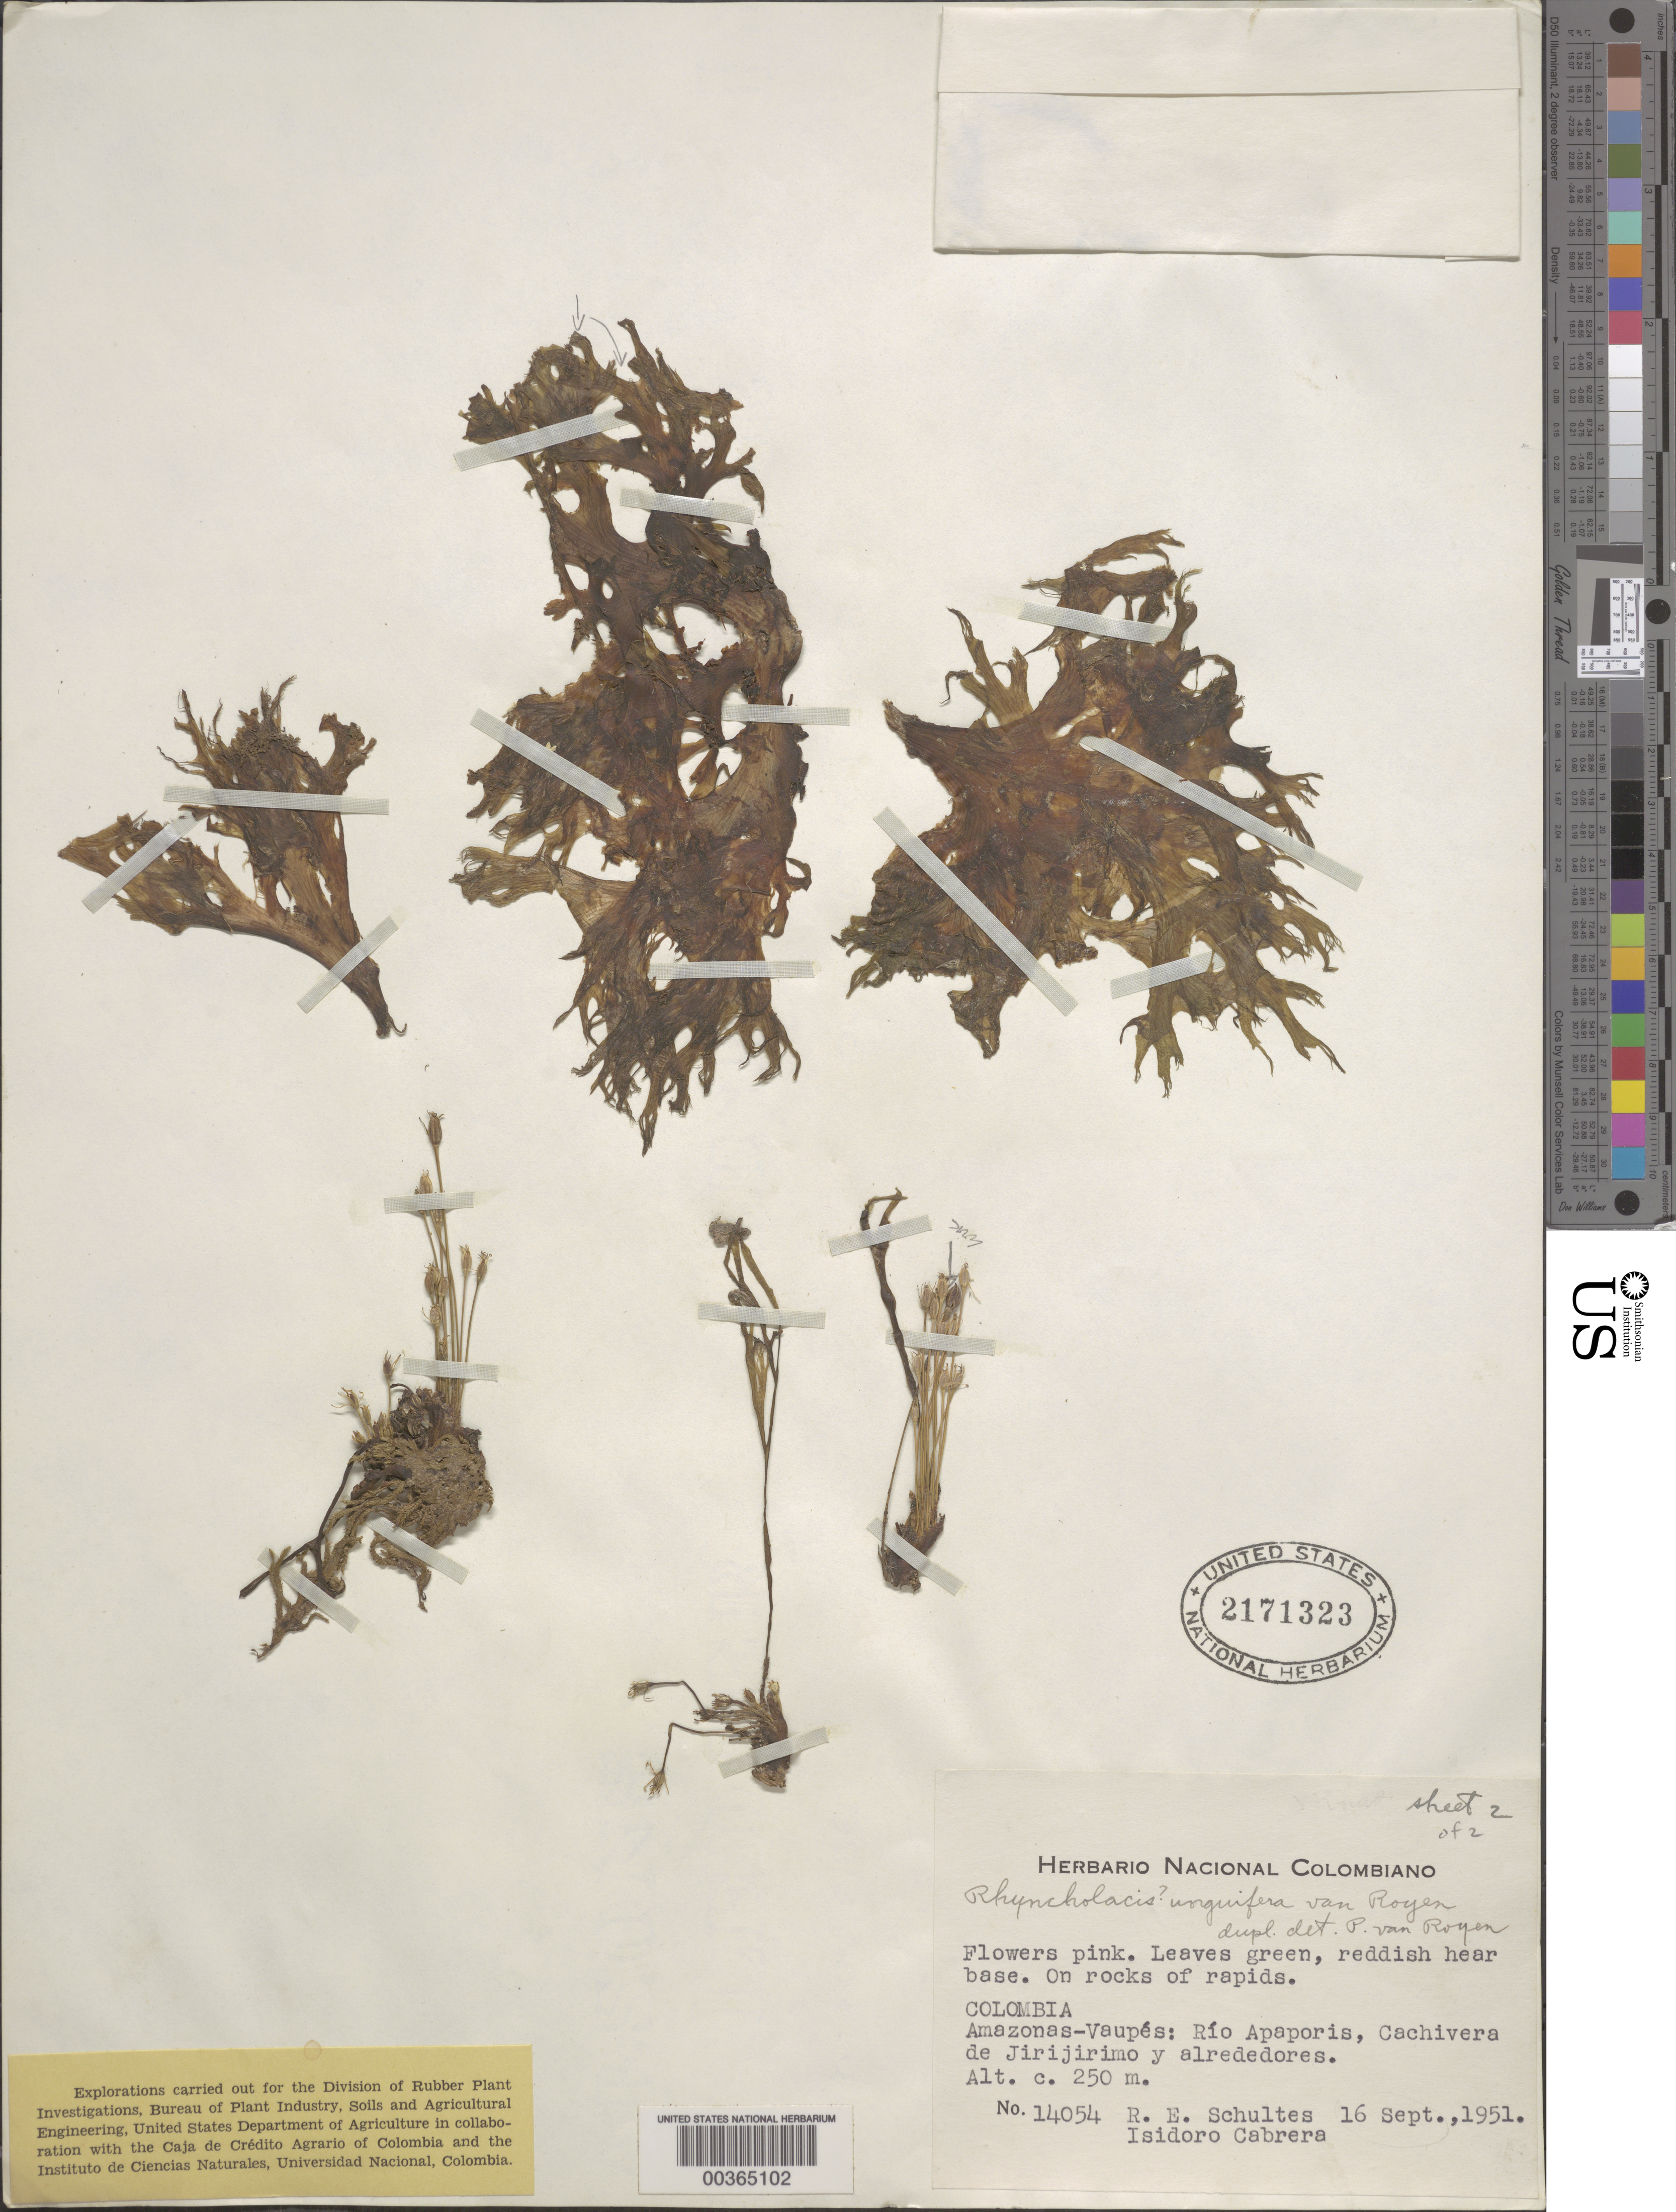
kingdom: Plantae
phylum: Tracheophyta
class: Magnoliopsida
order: Malpighiales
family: Podostemaceae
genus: Rhyncholacis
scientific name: Rhyncholacis inguifera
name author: P. Royen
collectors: R. E. Schultes & I. Cabrera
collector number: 14054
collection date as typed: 16 Sep 1951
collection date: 1951-09-16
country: Colombia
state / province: Amazônas / Vaupés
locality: Rio Apaporis, Cachivera de Jirijirimo y Alrededores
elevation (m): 250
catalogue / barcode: US 2171323